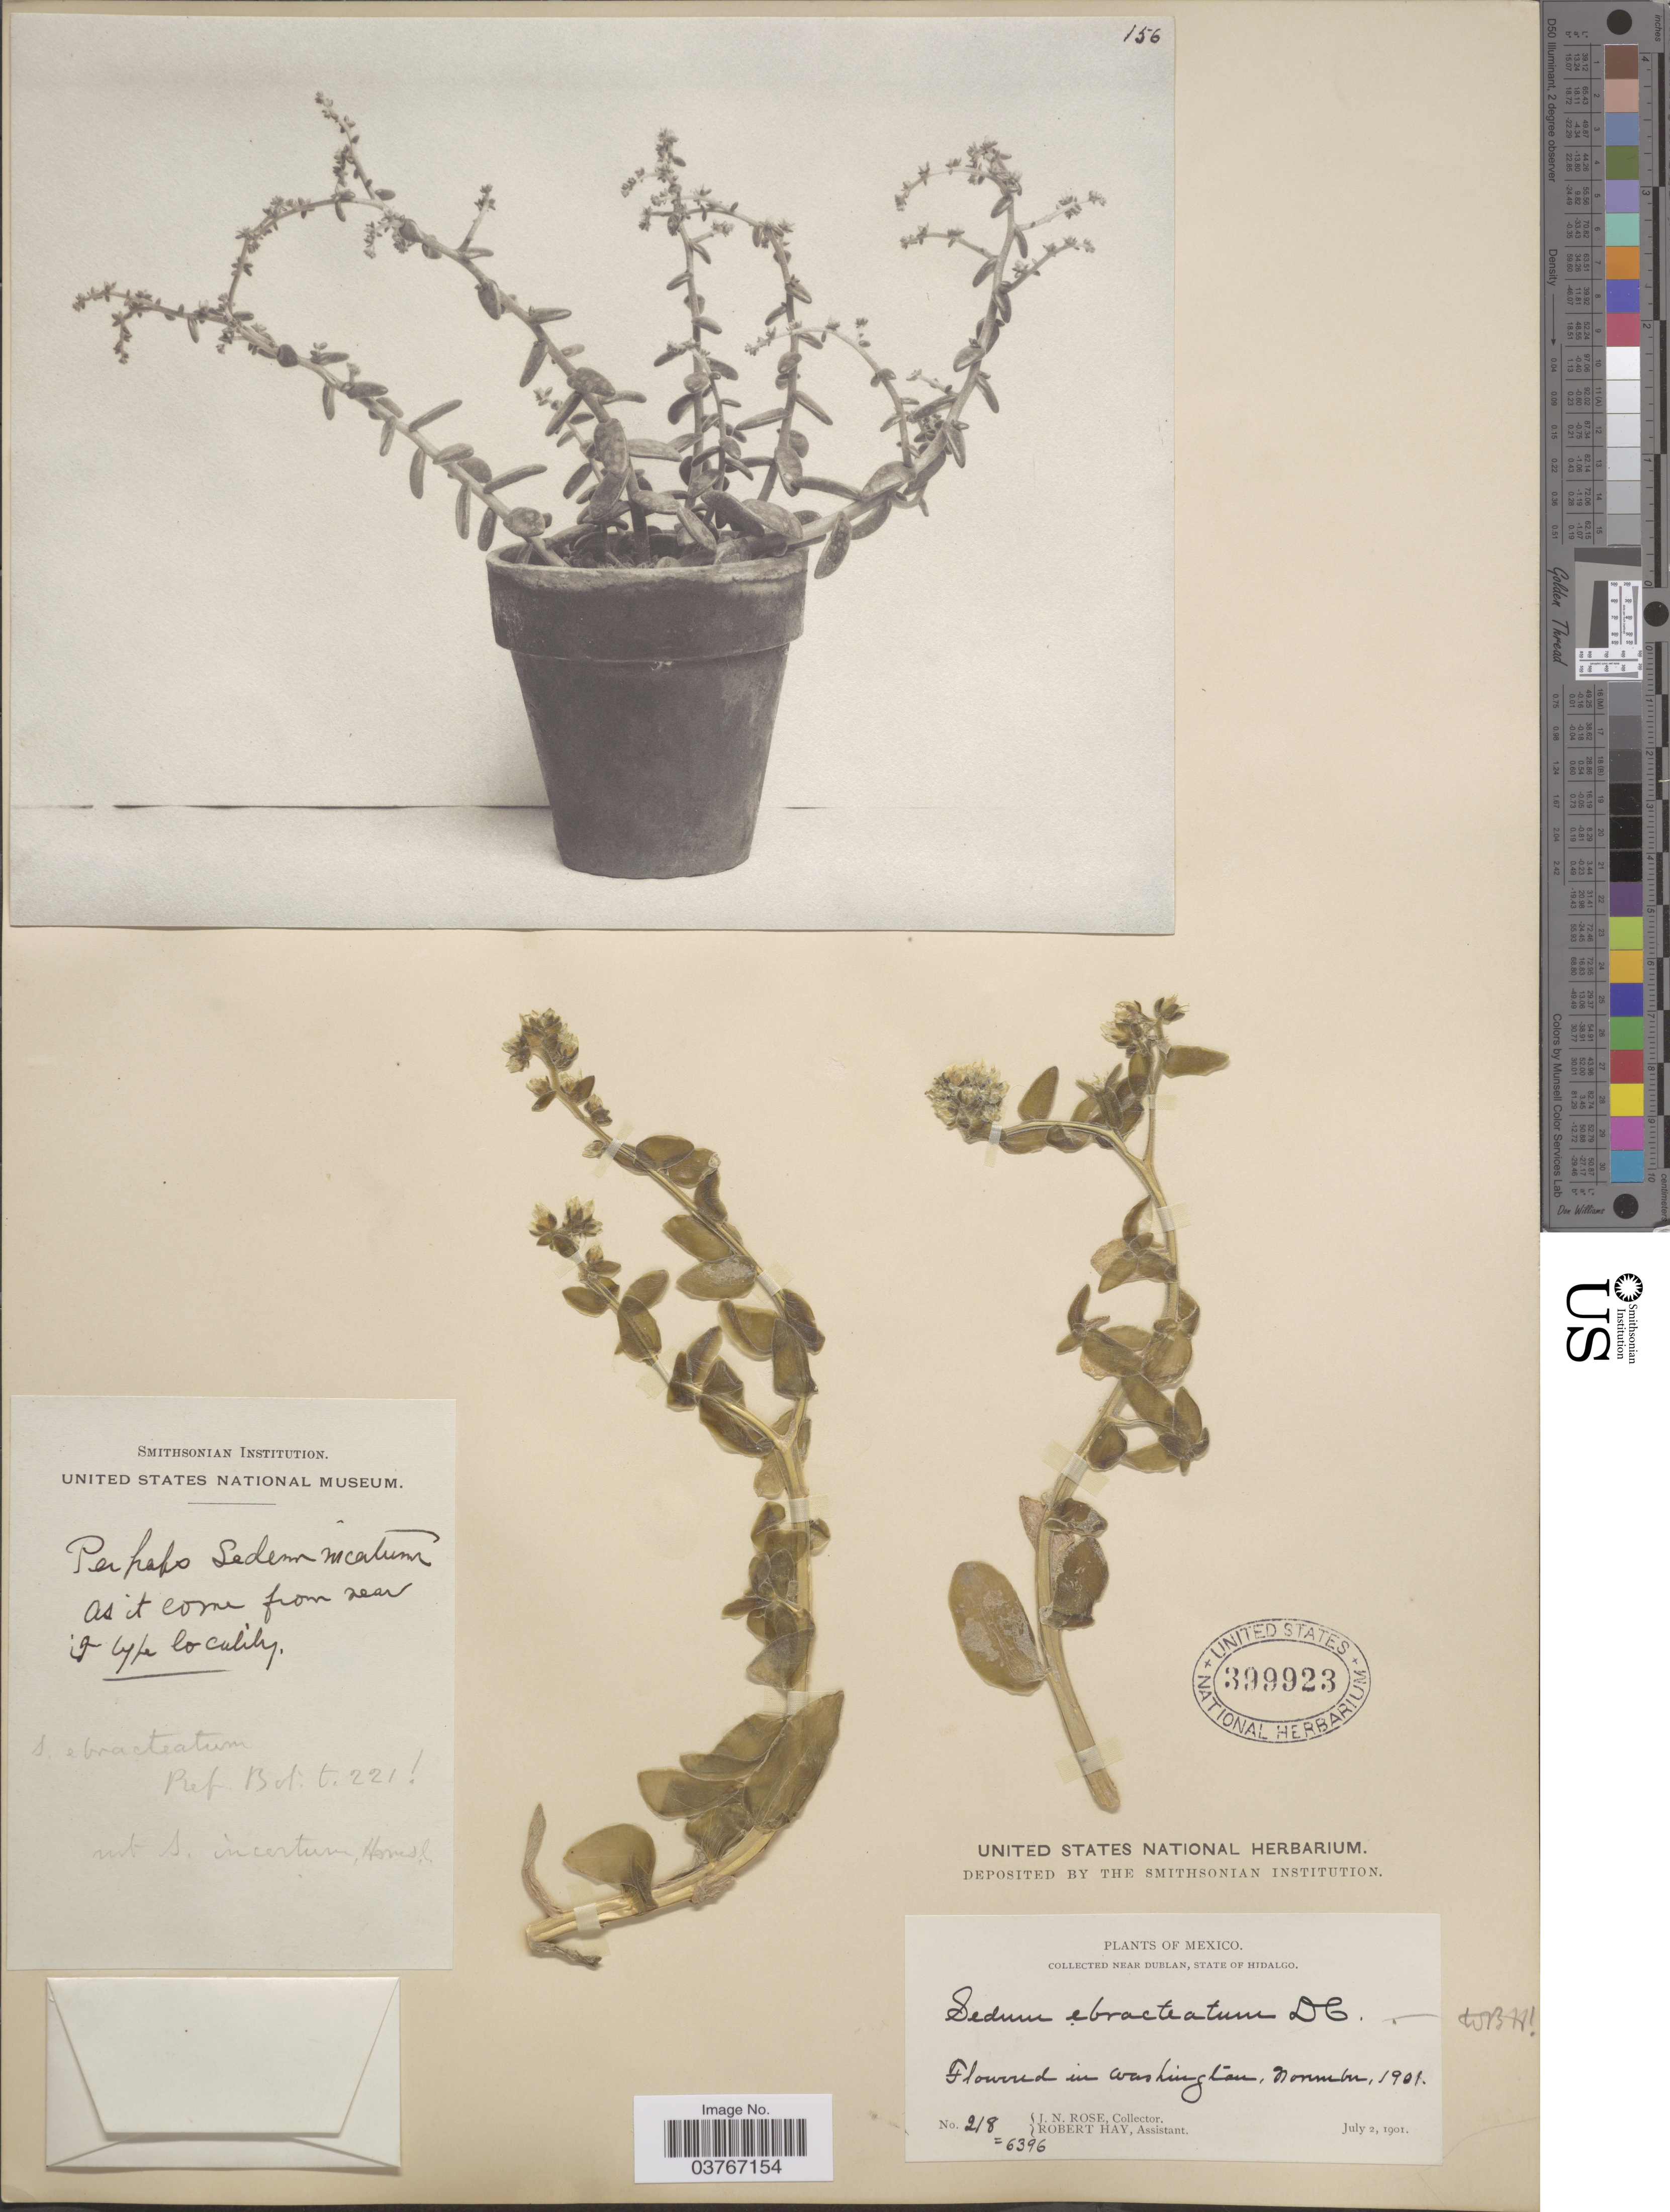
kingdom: Plantae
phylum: Tracheophyta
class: Magnoliopsida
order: Saxifragales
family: Crassulaceae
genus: Sedum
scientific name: Sedum ebracteatum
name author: Moc. & Sessé ex DC.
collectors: J. N. Rose & R. Hay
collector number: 218/6396?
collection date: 1901-07-02/1901-11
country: Mexico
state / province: Hidalgo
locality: Near Dublan. Flowered in Washington [unsure placement]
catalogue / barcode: US 399923